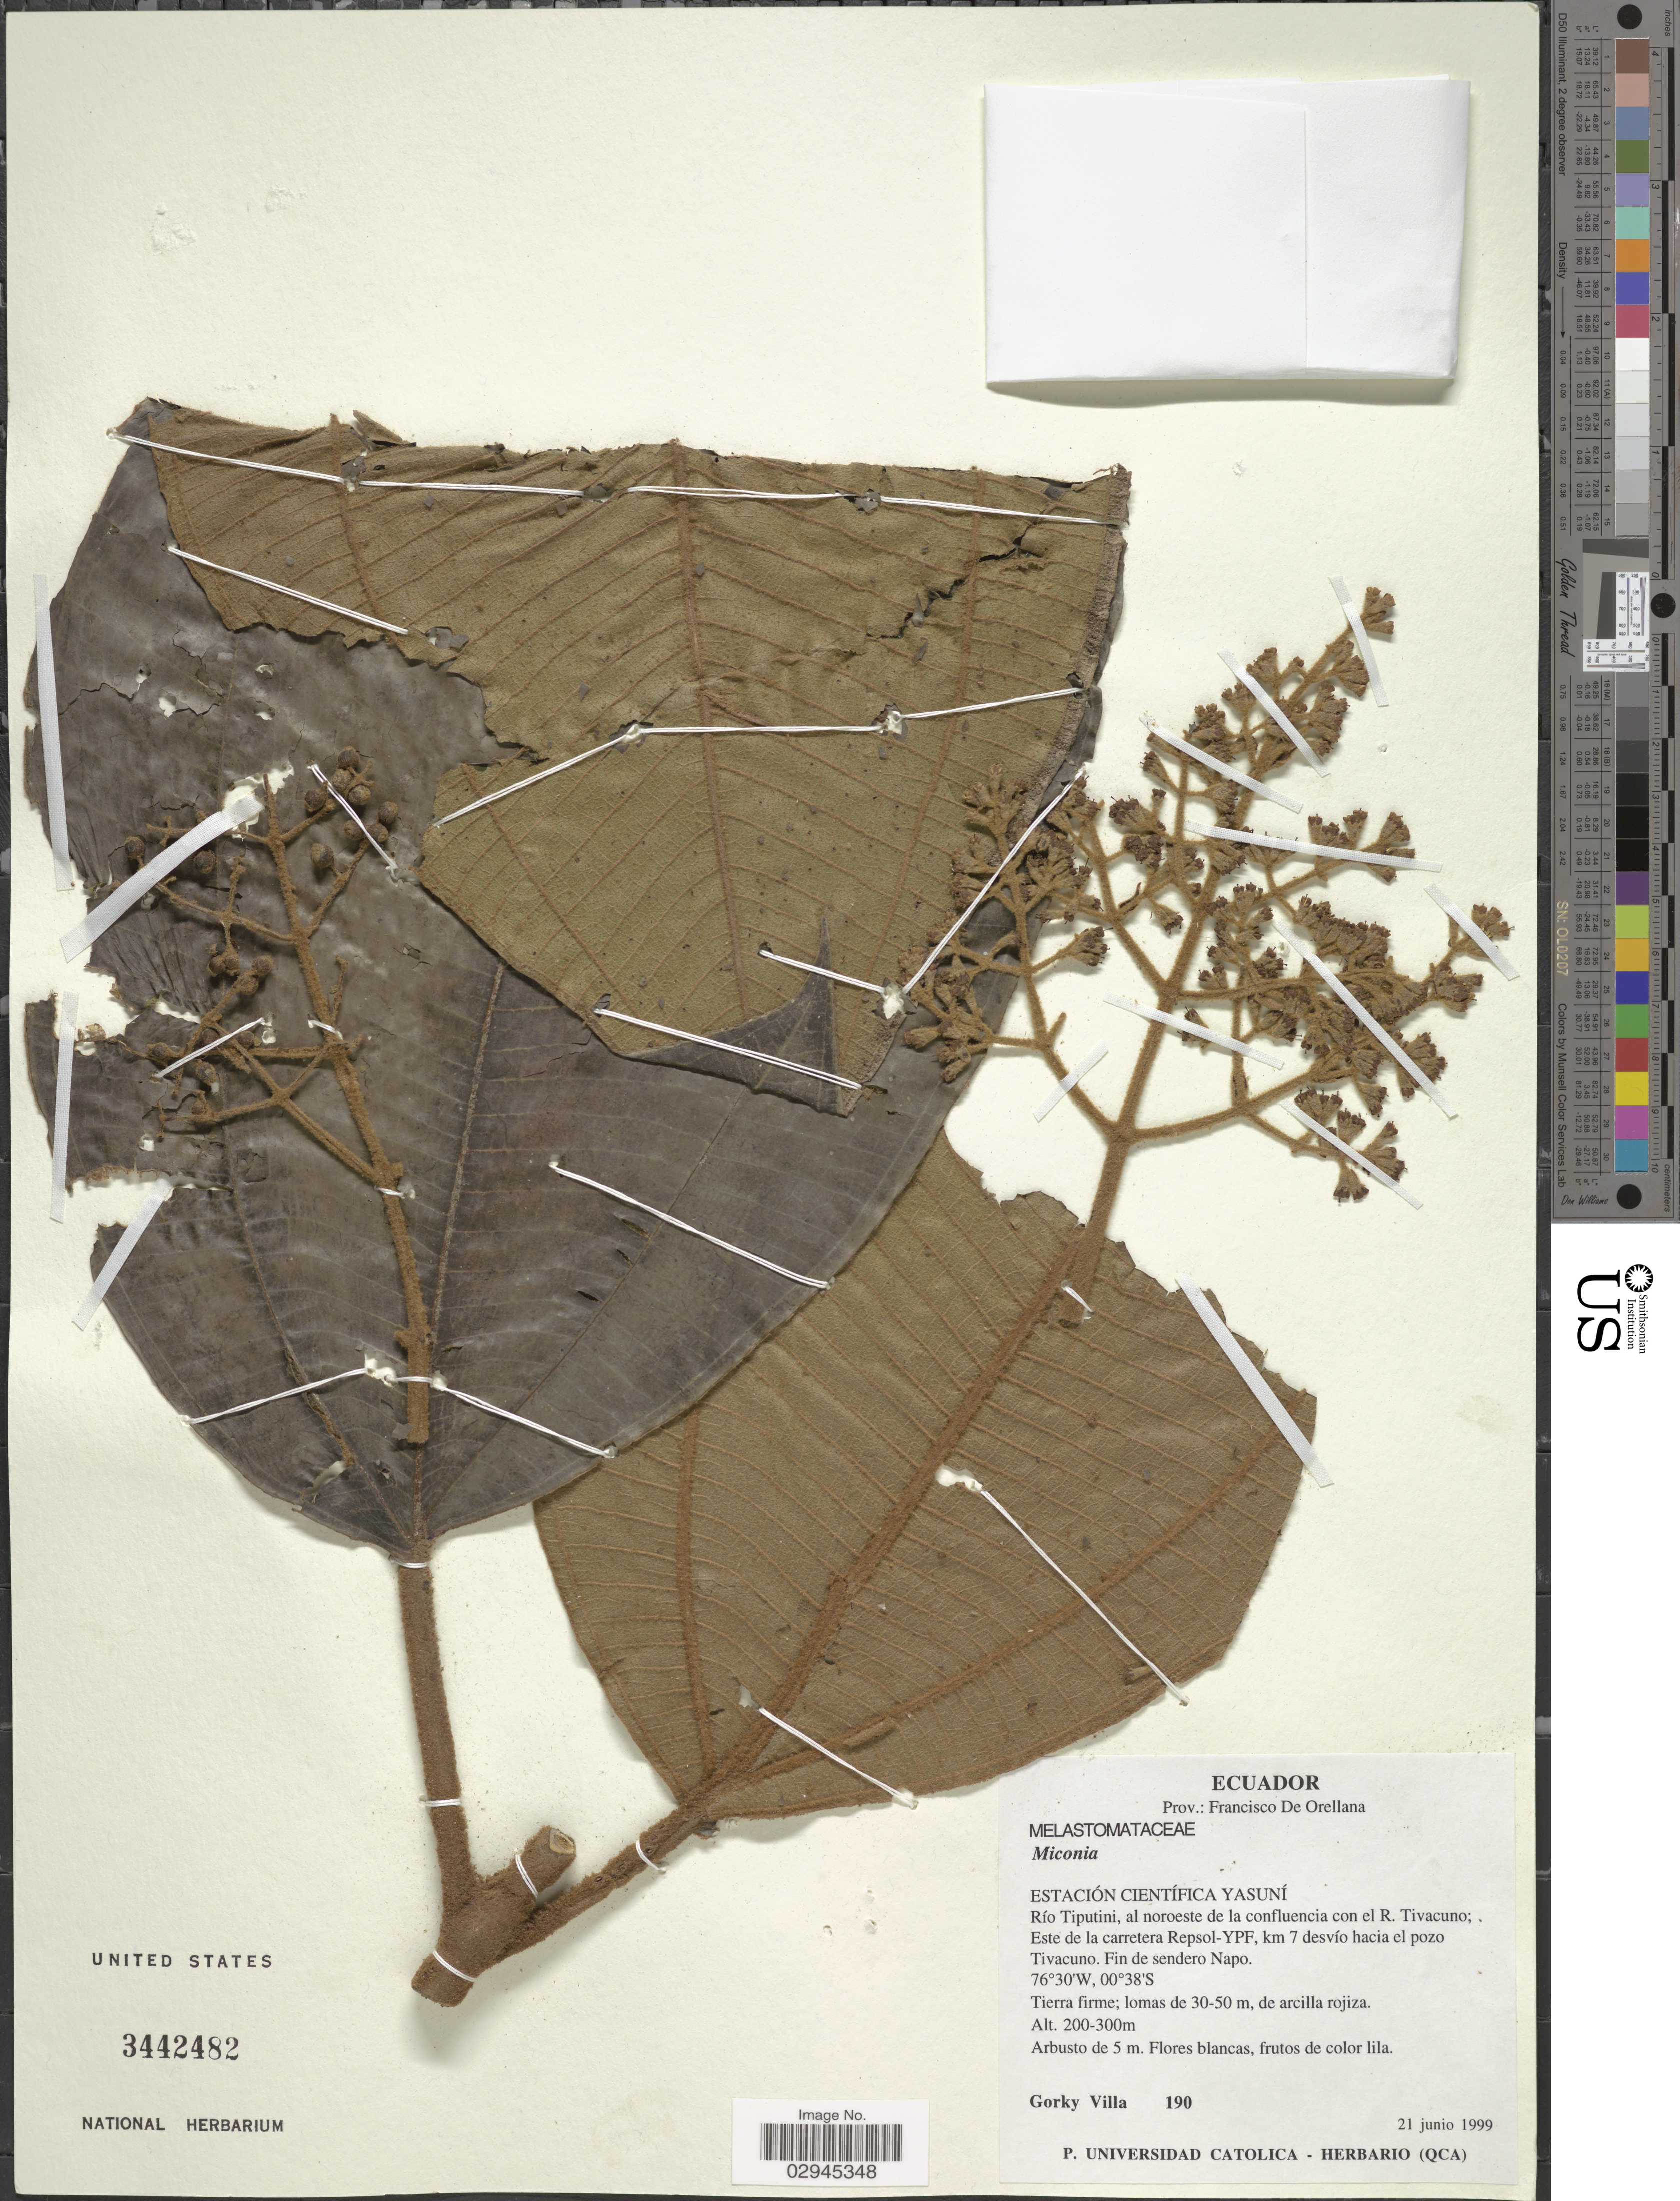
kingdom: Plantae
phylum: Tracheophyta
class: Magnoliopsida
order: Myrtales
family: Melastomataceae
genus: Miconia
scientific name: Miconia sp.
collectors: G. Villa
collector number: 190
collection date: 1999-06-21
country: Ecuador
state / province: Orellana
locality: Prov.: Francisco De Orellana. Estación Científica Yasuní. Río Tiputini, al noroeste de la confluencia con el R. Tivacuno; Este de la carretera Repsol-YPF, km 7 desvío hacia el pozo Tivacuno. Fin de sendero Napo.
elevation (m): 200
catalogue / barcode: US 3442482